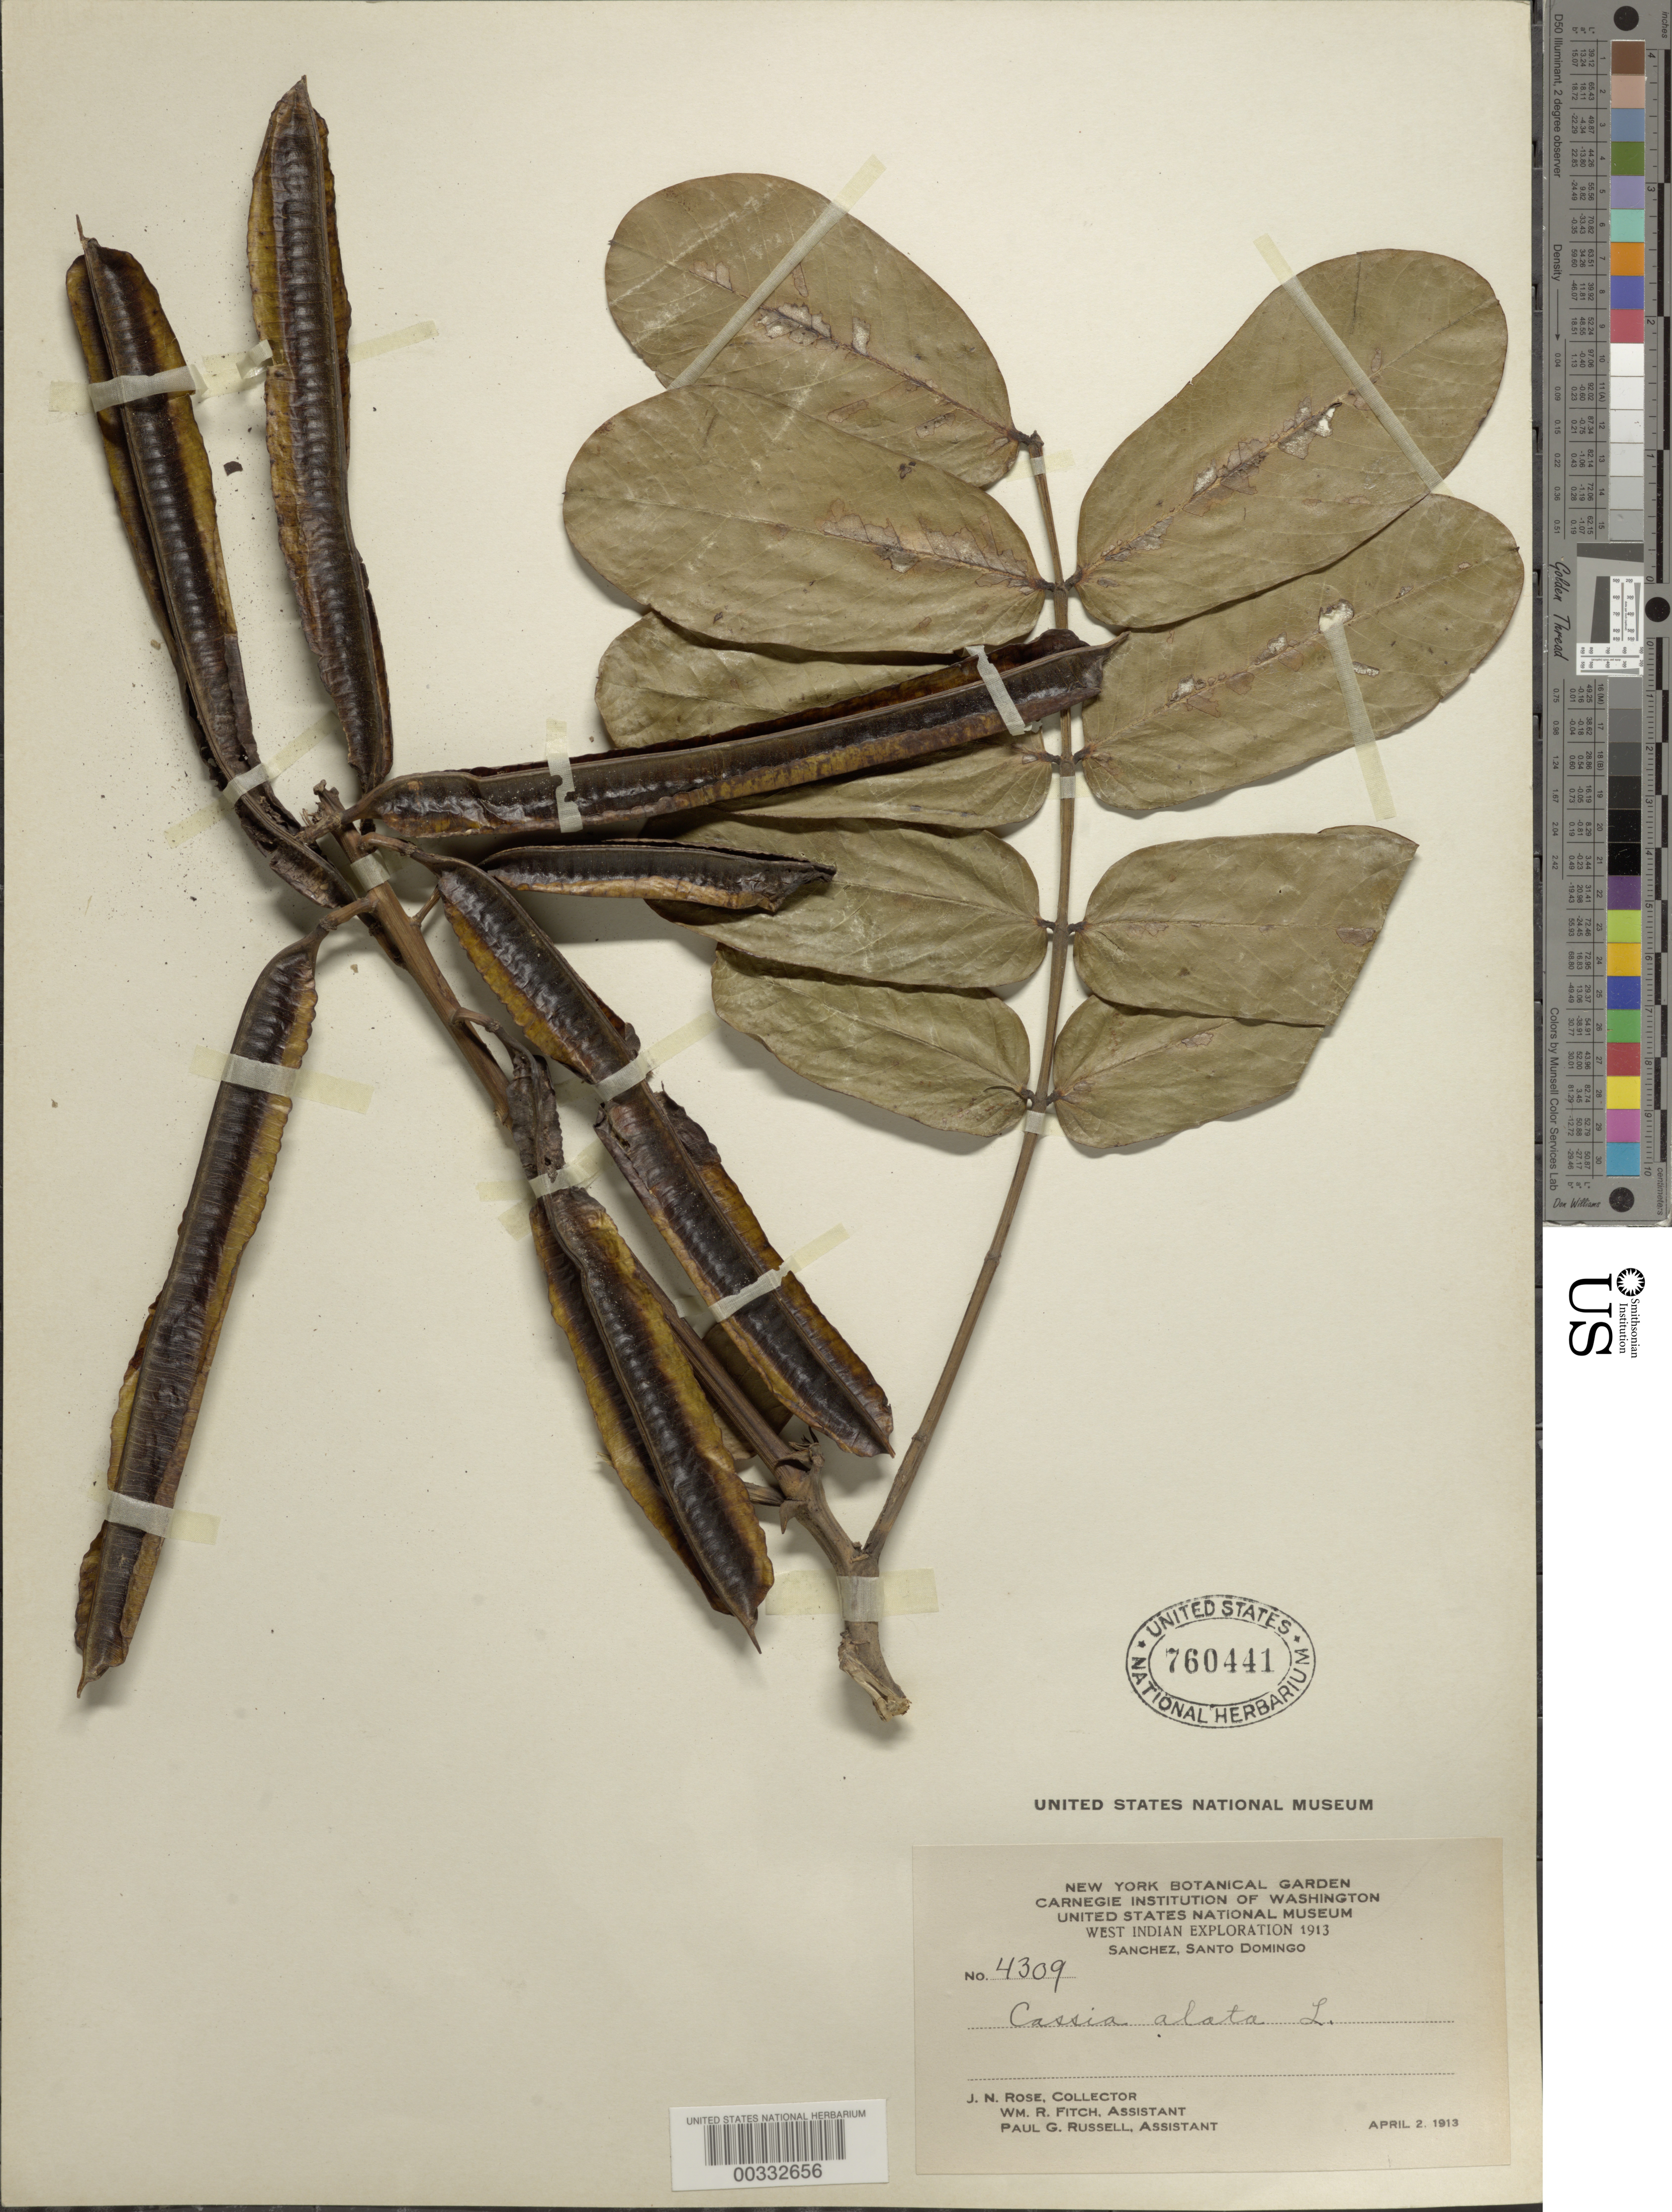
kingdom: Plantae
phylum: Tracheophyta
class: Magnoliopsida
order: Fabales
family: Fabaceae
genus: Senna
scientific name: Senna alata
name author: (L.) Roxb.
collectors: J. N. Rose, W. R. Fitch & P. G. Russell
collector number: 4309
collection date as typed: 02 Apr 1913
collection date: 1913-04-02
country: Dominican Republic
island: Hispaniola Island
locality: Sanchez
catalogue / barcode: US 760441